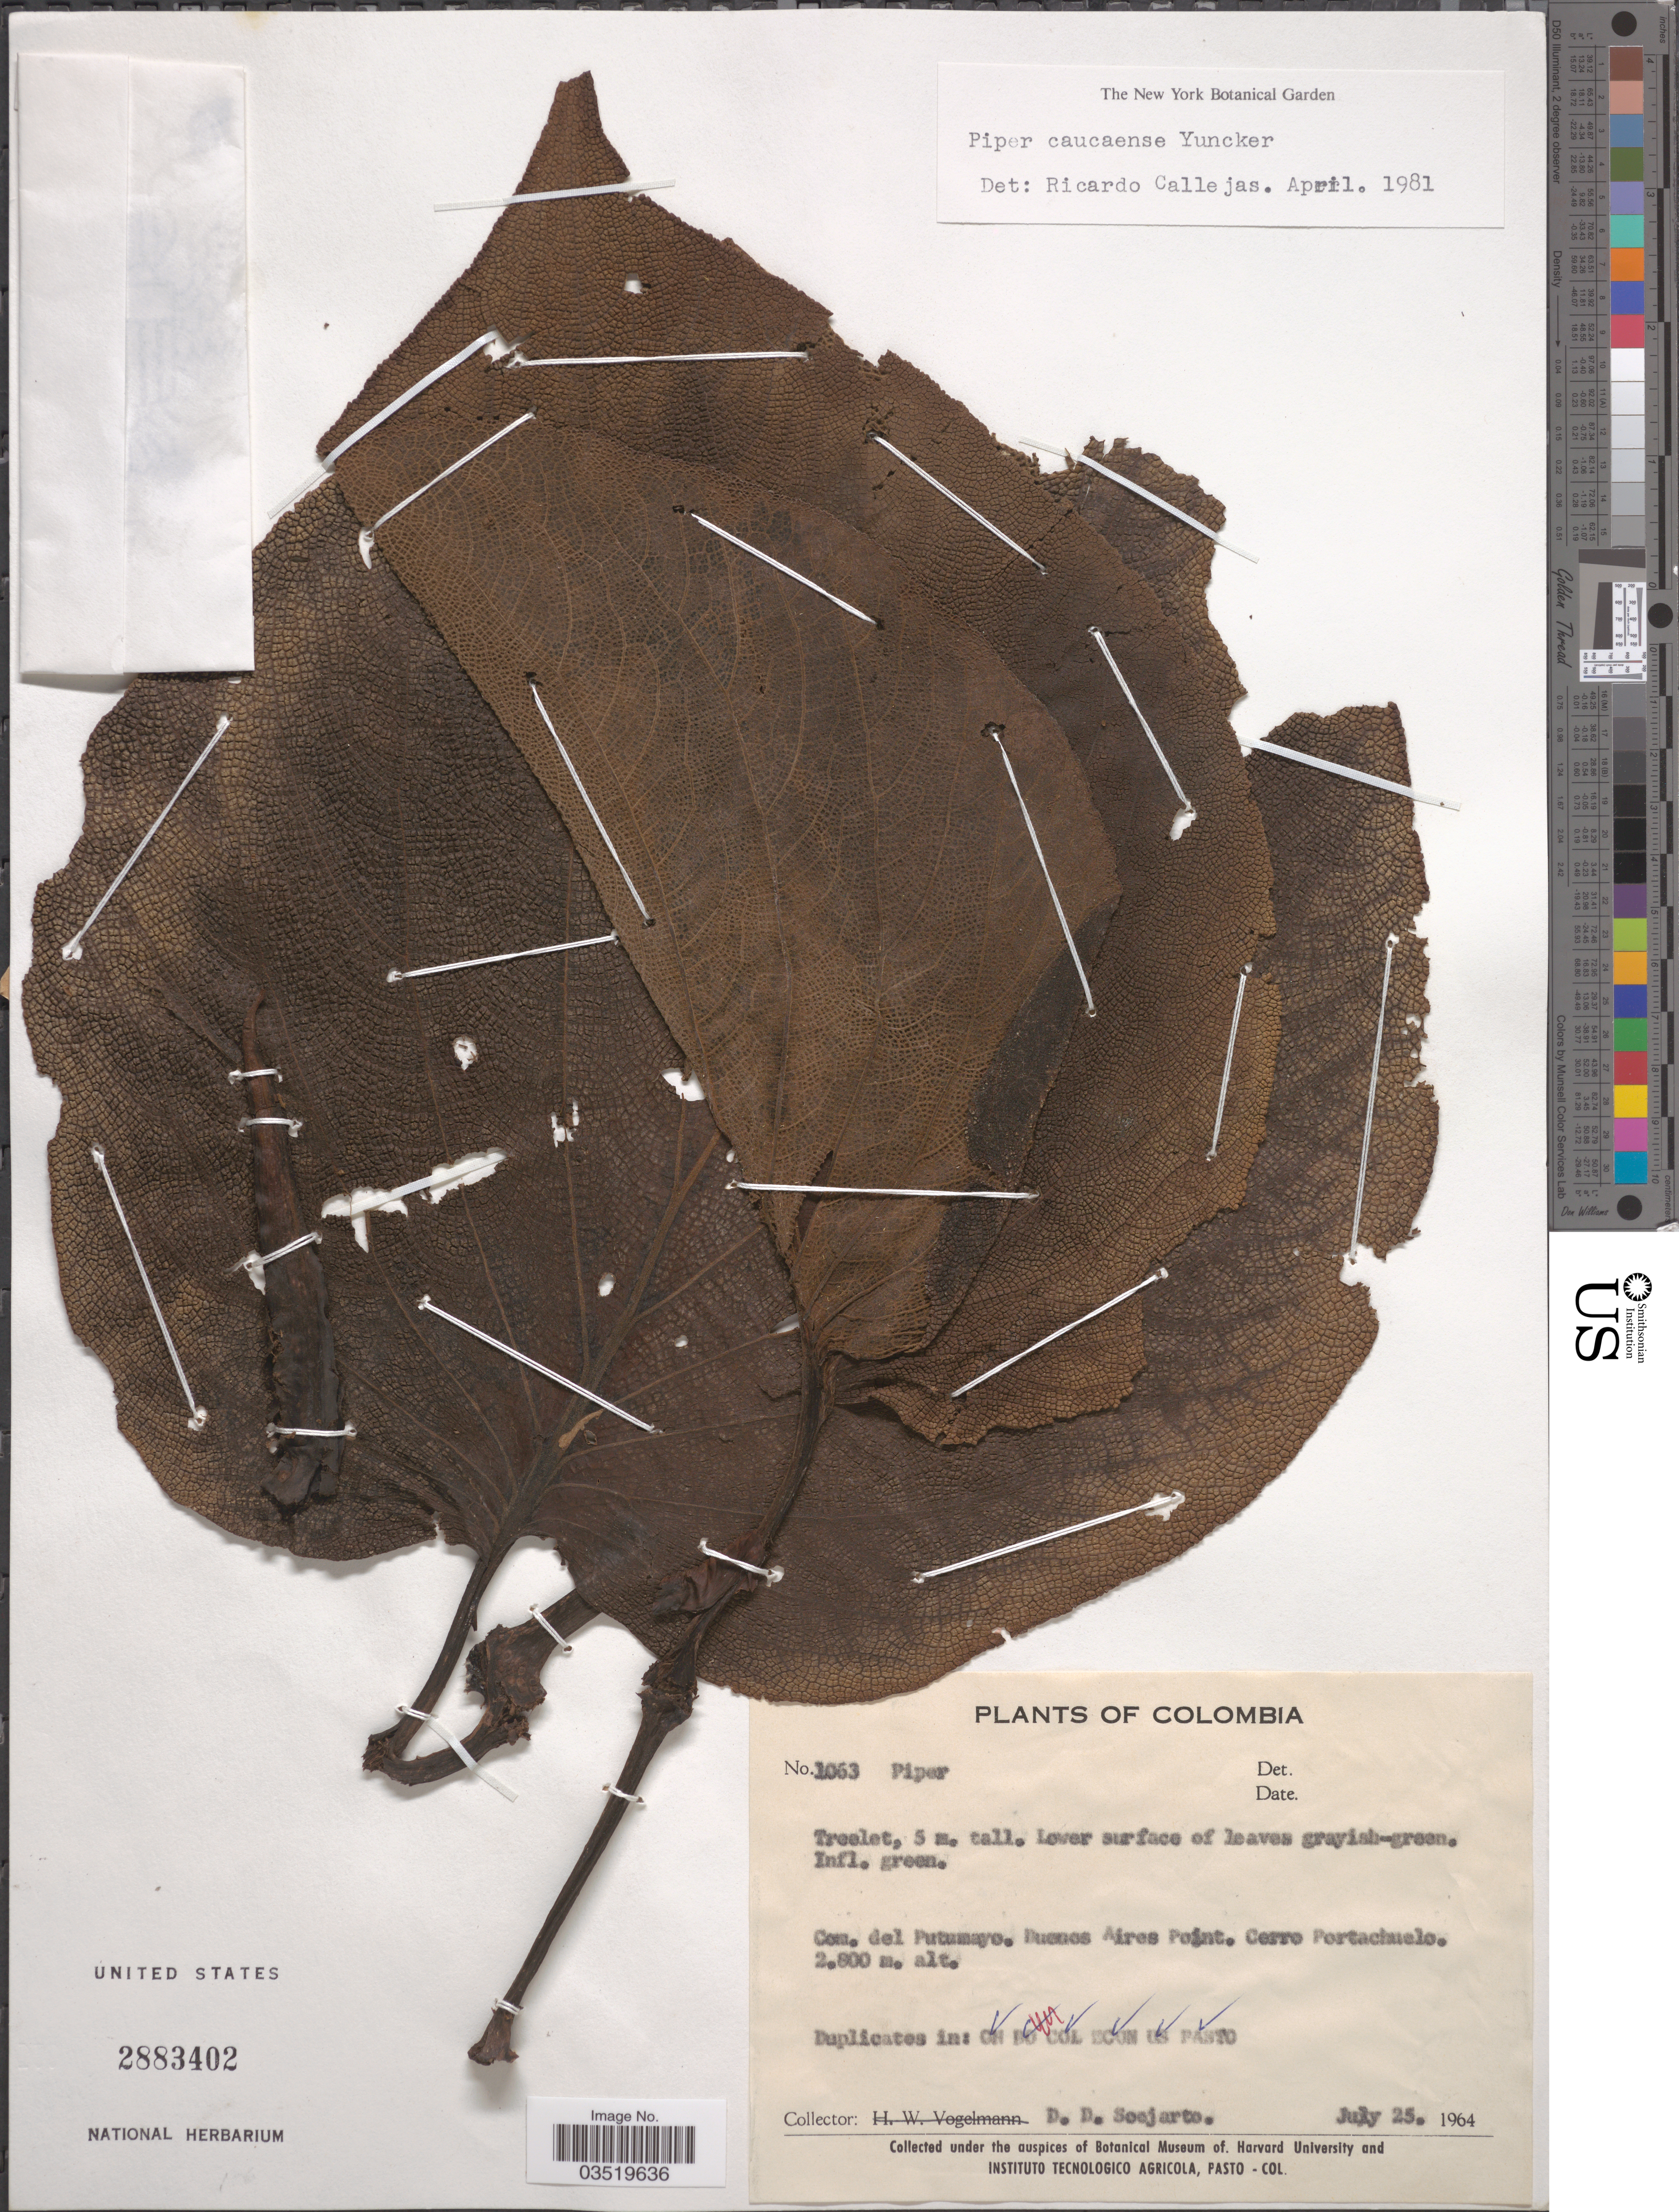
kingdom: Plantae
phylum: Tracheophyta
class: Magnoliopsida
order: Piperales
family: Piperaceae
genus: Piper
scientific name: Piper caucaense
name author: Yunck.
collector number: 1063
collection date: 1964-07-25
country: Colombia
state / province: Putumayo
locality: Com. del Putumayo. Buenos Aires Point. Cerro Portachuelo.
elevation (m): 2800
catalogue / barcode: US 2883402